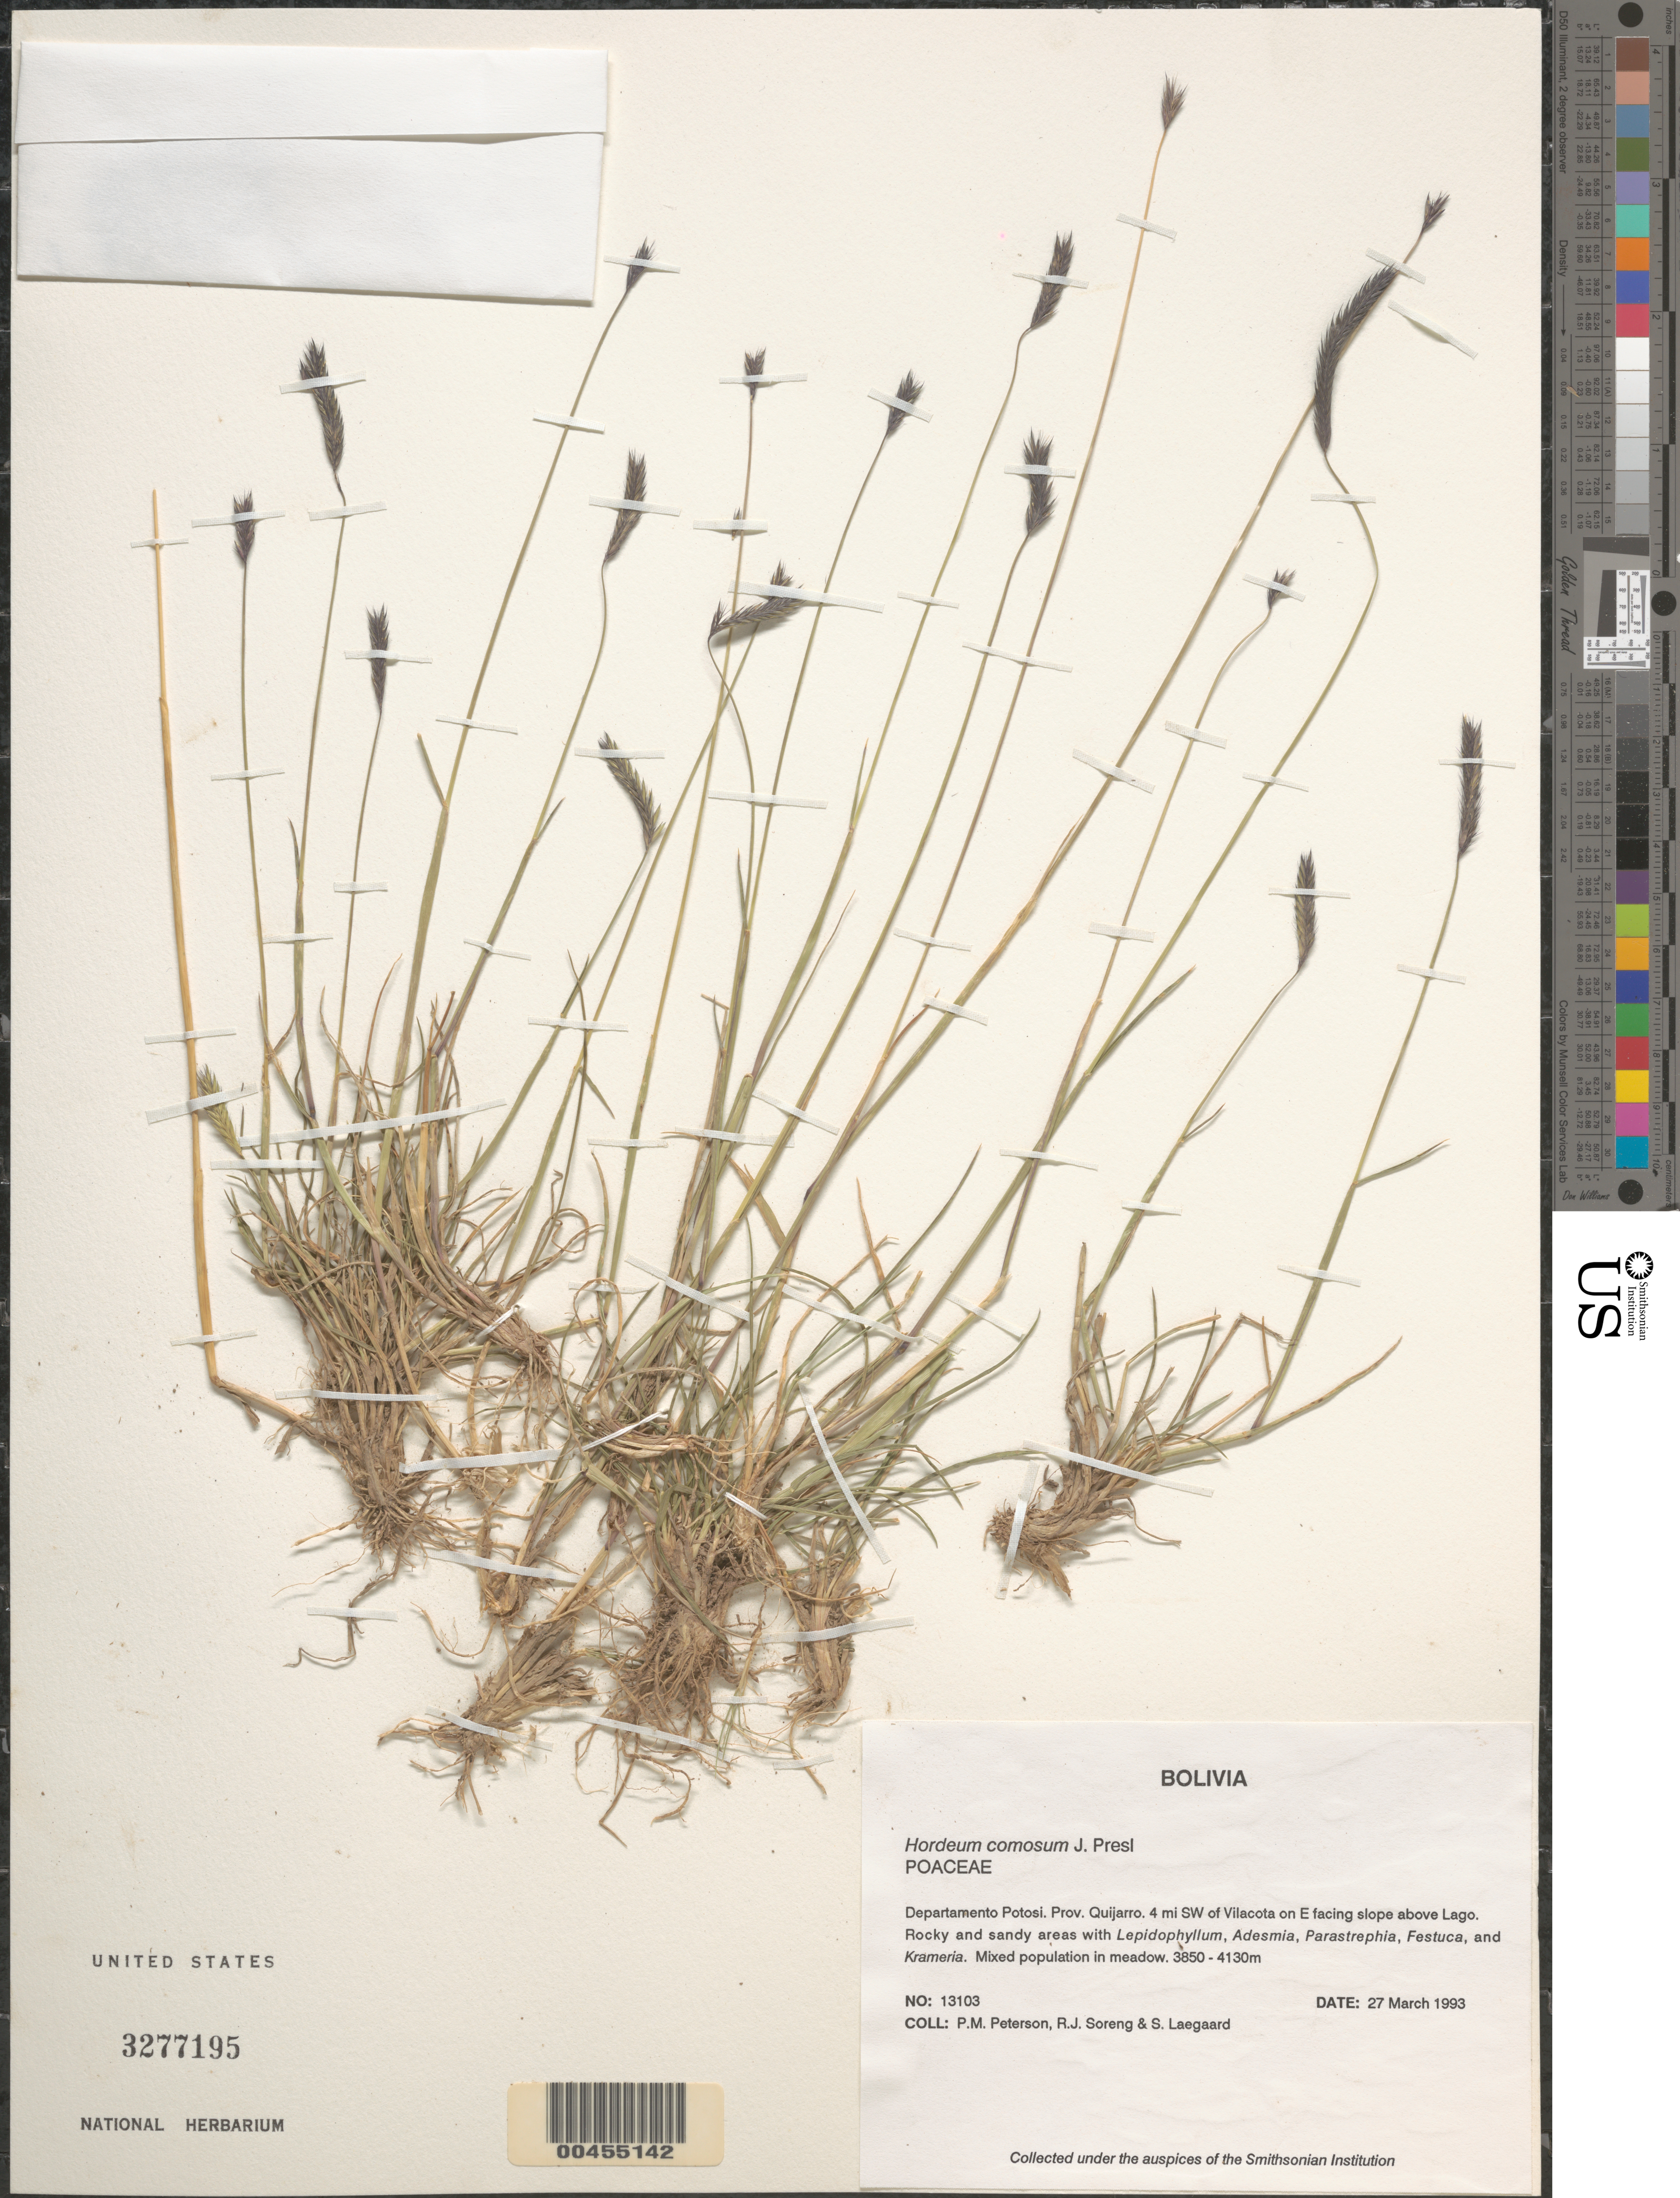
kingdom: Plantae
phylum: Tracheophyta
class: Liliopsida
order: Poales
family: Poaceae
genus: Hordeum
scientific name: Hordeum comosum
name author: J. Presl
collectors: P. M. Peterson, R. J. Soreng & S. Lægaard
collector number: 13103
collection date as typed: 27 Mar 1993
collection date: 1993-03-27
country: Bolivia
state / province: Potosí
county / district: Quijarro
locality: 4 mi SW of Villa Alota on E facing slope above lago.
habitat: Rocky and sandy areas with Lepidophyllum, Adesmia, Parastrephia, Festuca, and Krameria. Mixed population in meadow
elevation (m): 3850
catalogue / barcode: US 3277195